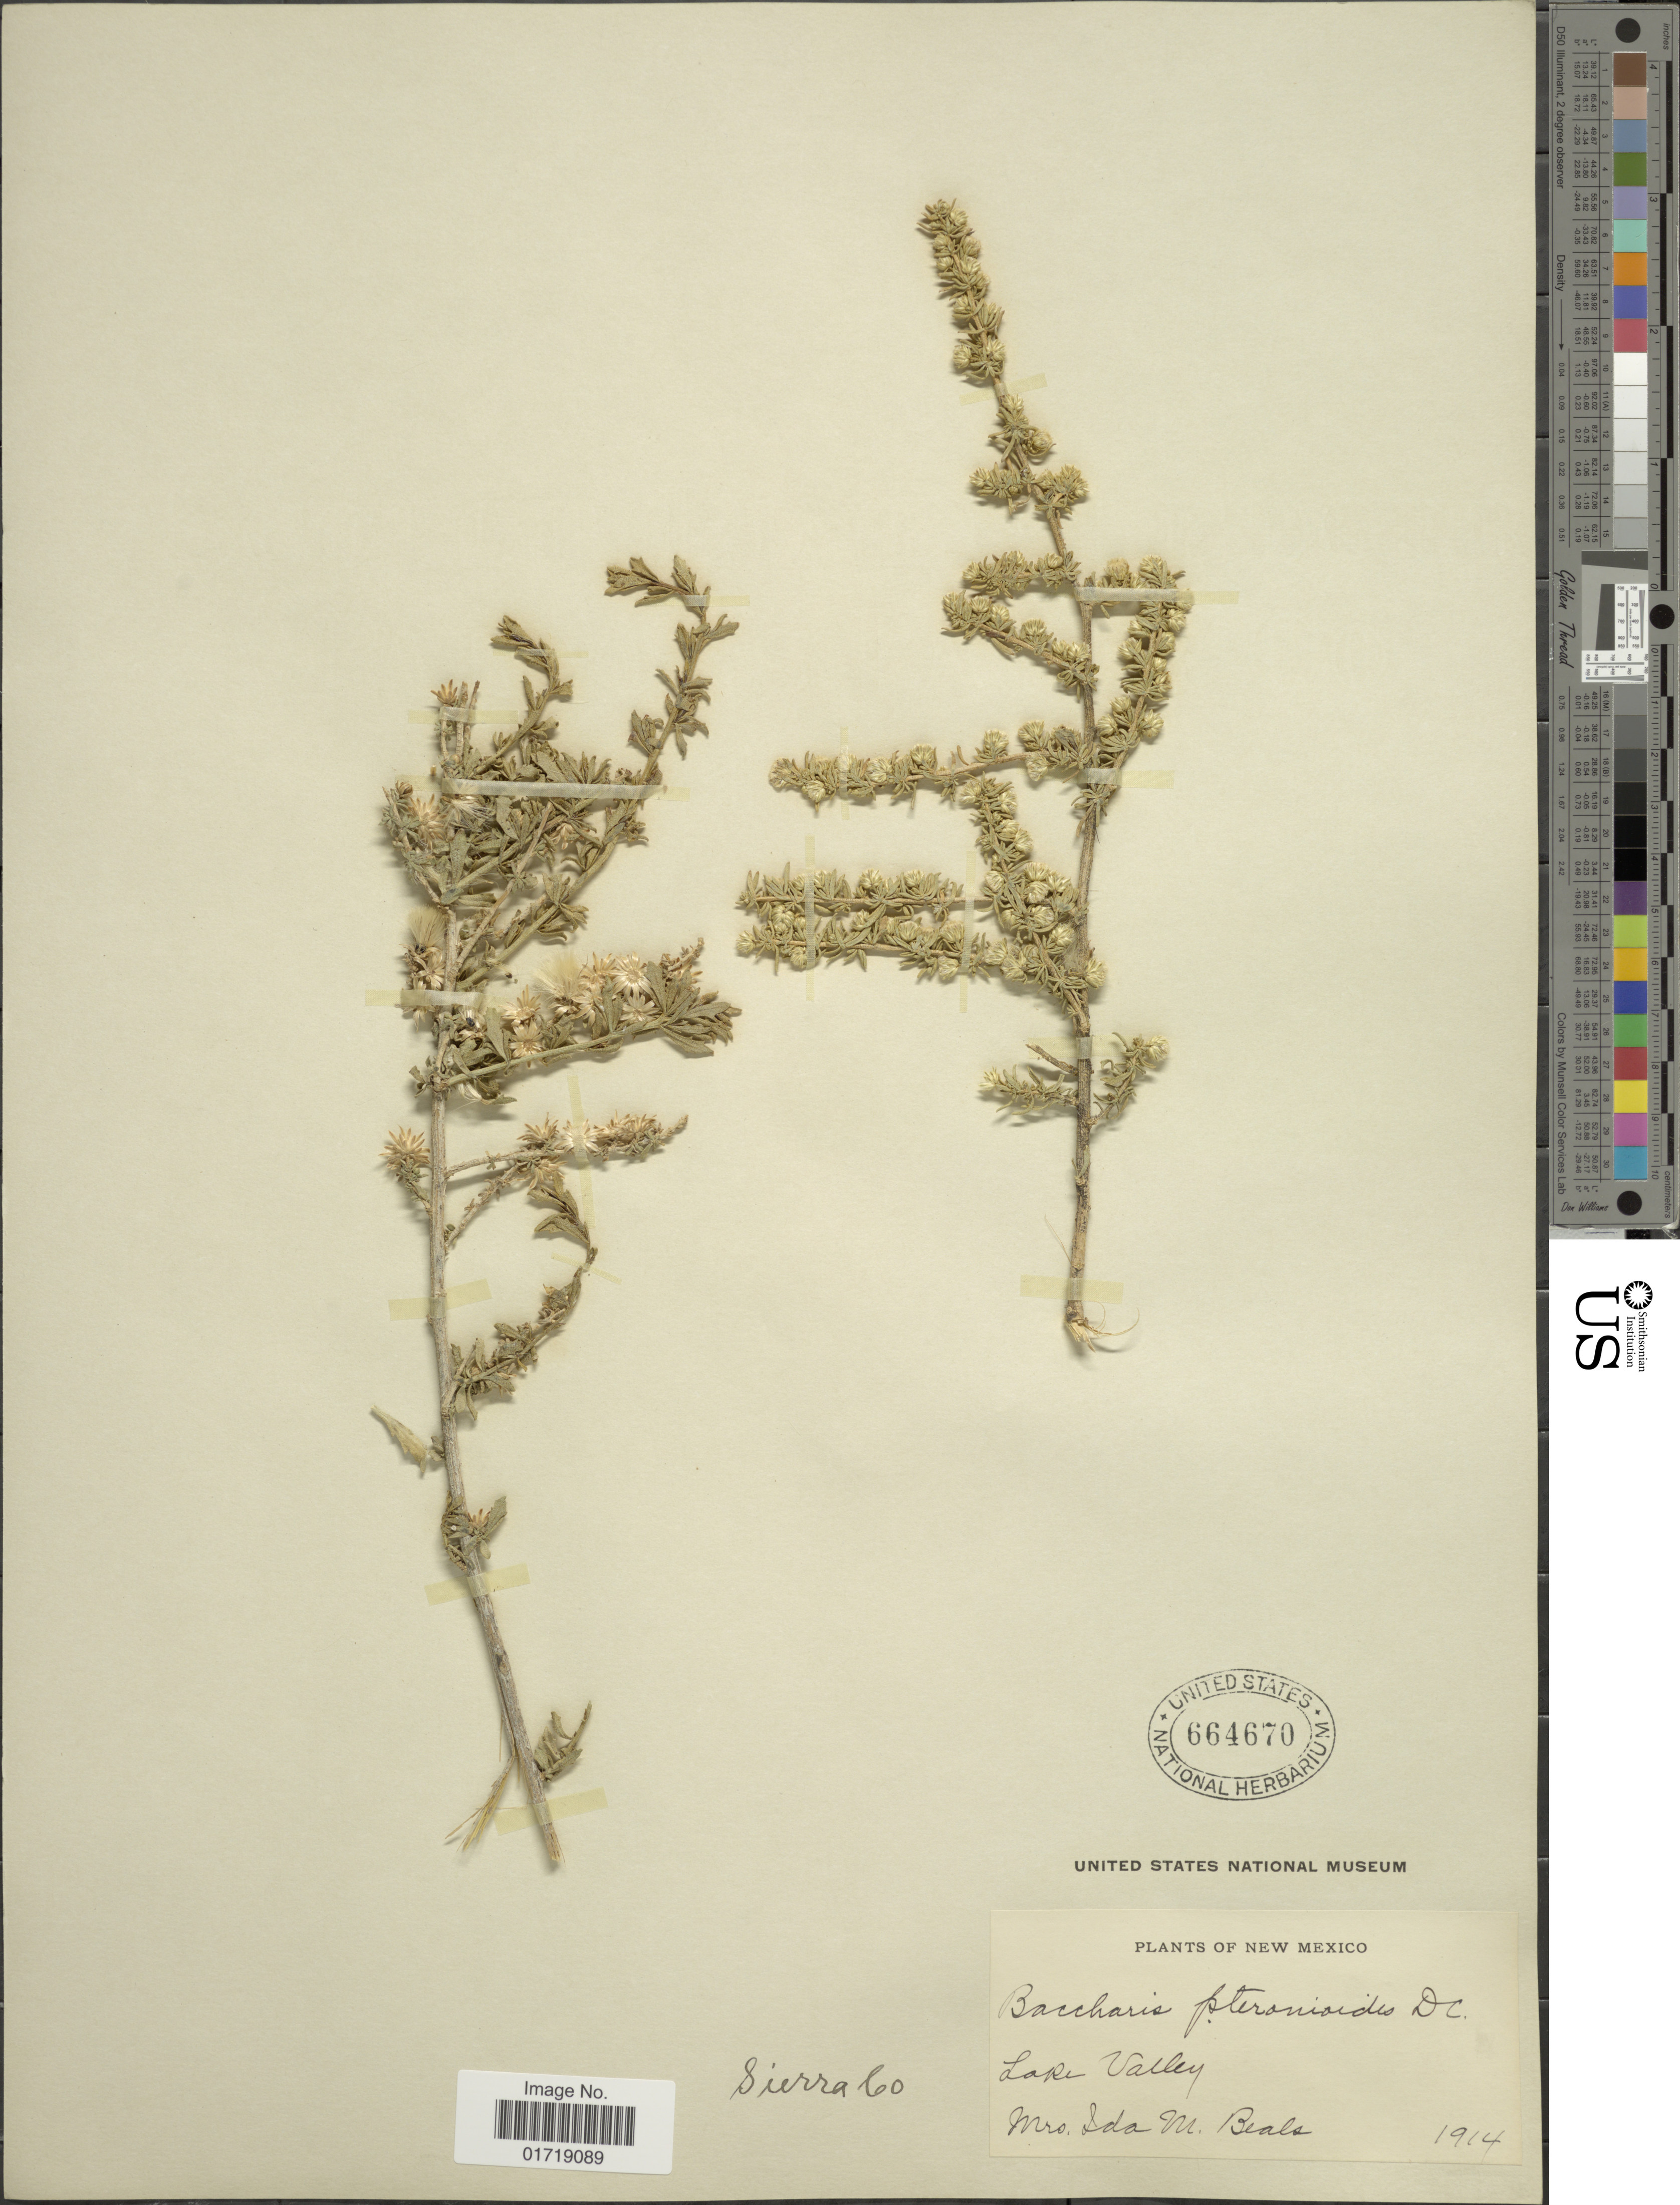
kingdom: Plantae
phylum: Tracheophyta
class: Magnoliopsida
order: Asterales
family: Asteraceae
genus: Baccharis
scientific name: Baccharis pteronioides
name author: DC.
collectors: I. M. Beals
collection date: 1914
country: United States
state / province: New Mexico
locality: Lake Valley, Sierra Co.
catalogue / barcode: US 664670